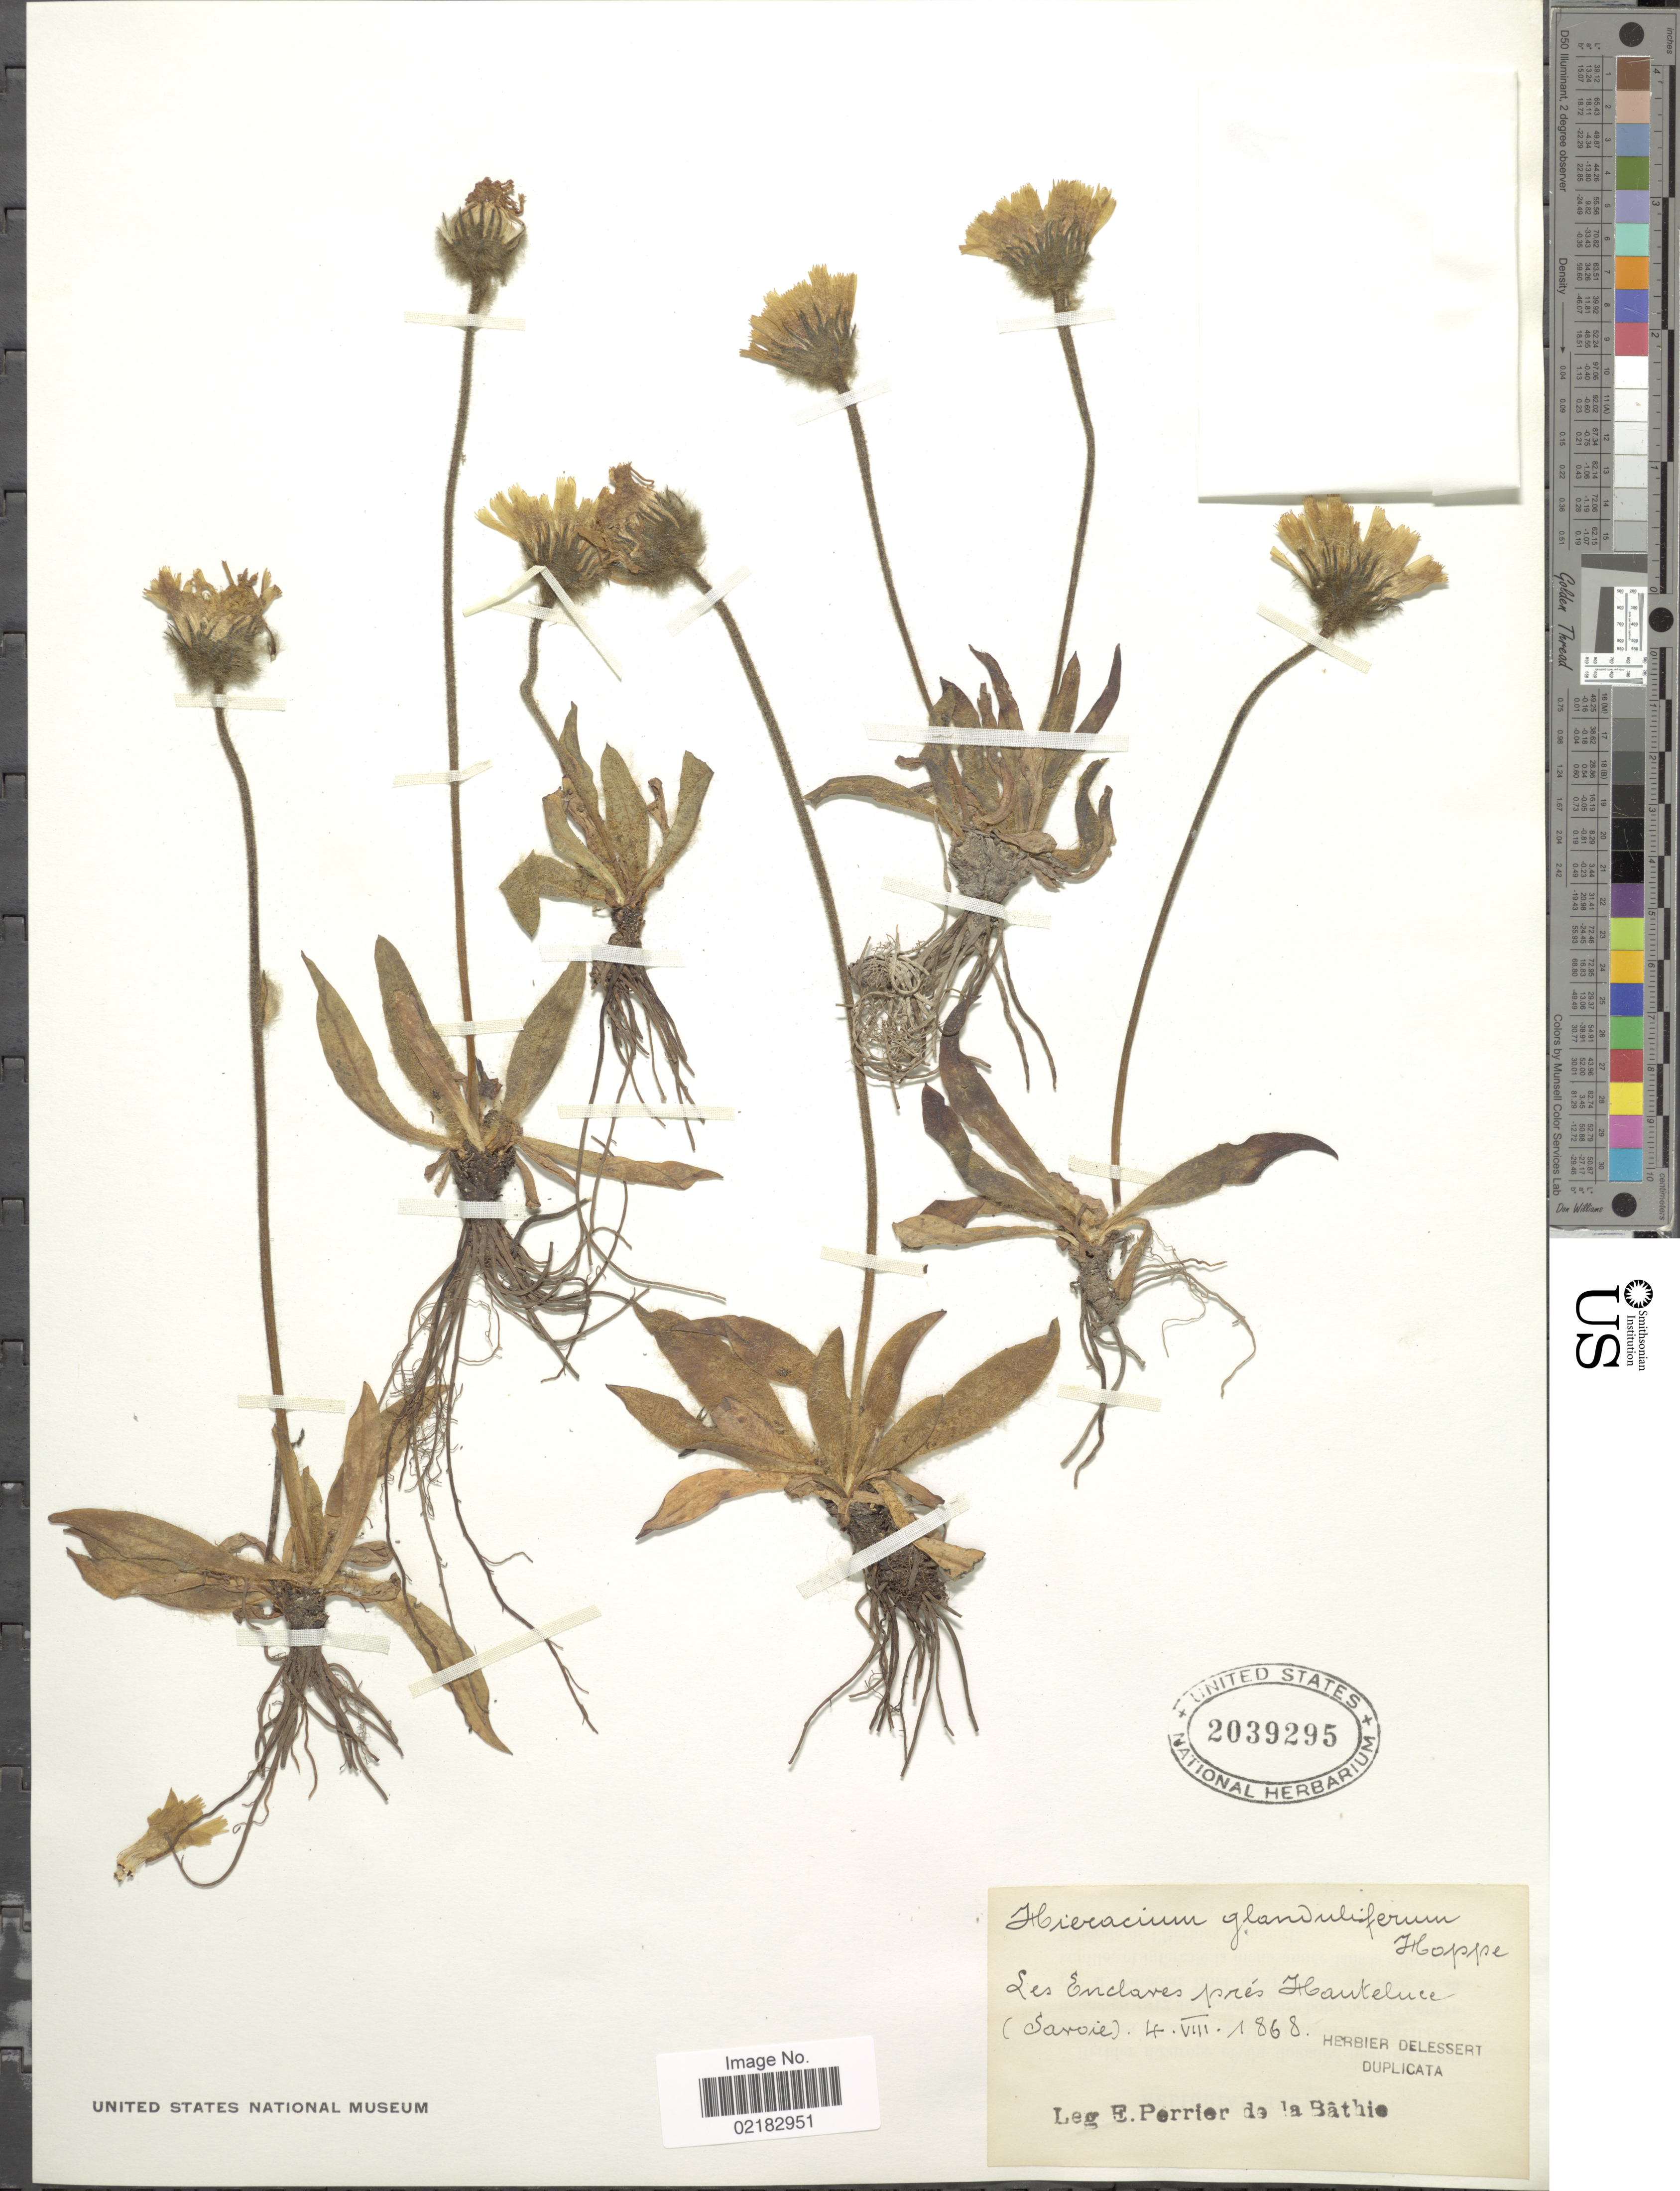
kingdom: Plantae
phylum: Tracheophyta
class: Magnoliopsida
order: Asterales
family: Asteraceae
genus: Hieracium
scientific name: Hieracium piliferum subsp. glanduliferum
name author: (Hoppe) Zahn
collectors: E. Perrier de la Bâthie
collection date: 1868-08-04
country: France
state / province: Auvergne-Rhône-Alpes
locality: Les Enclares pres Hauteluce (Saroie)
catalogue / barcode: US 2039295